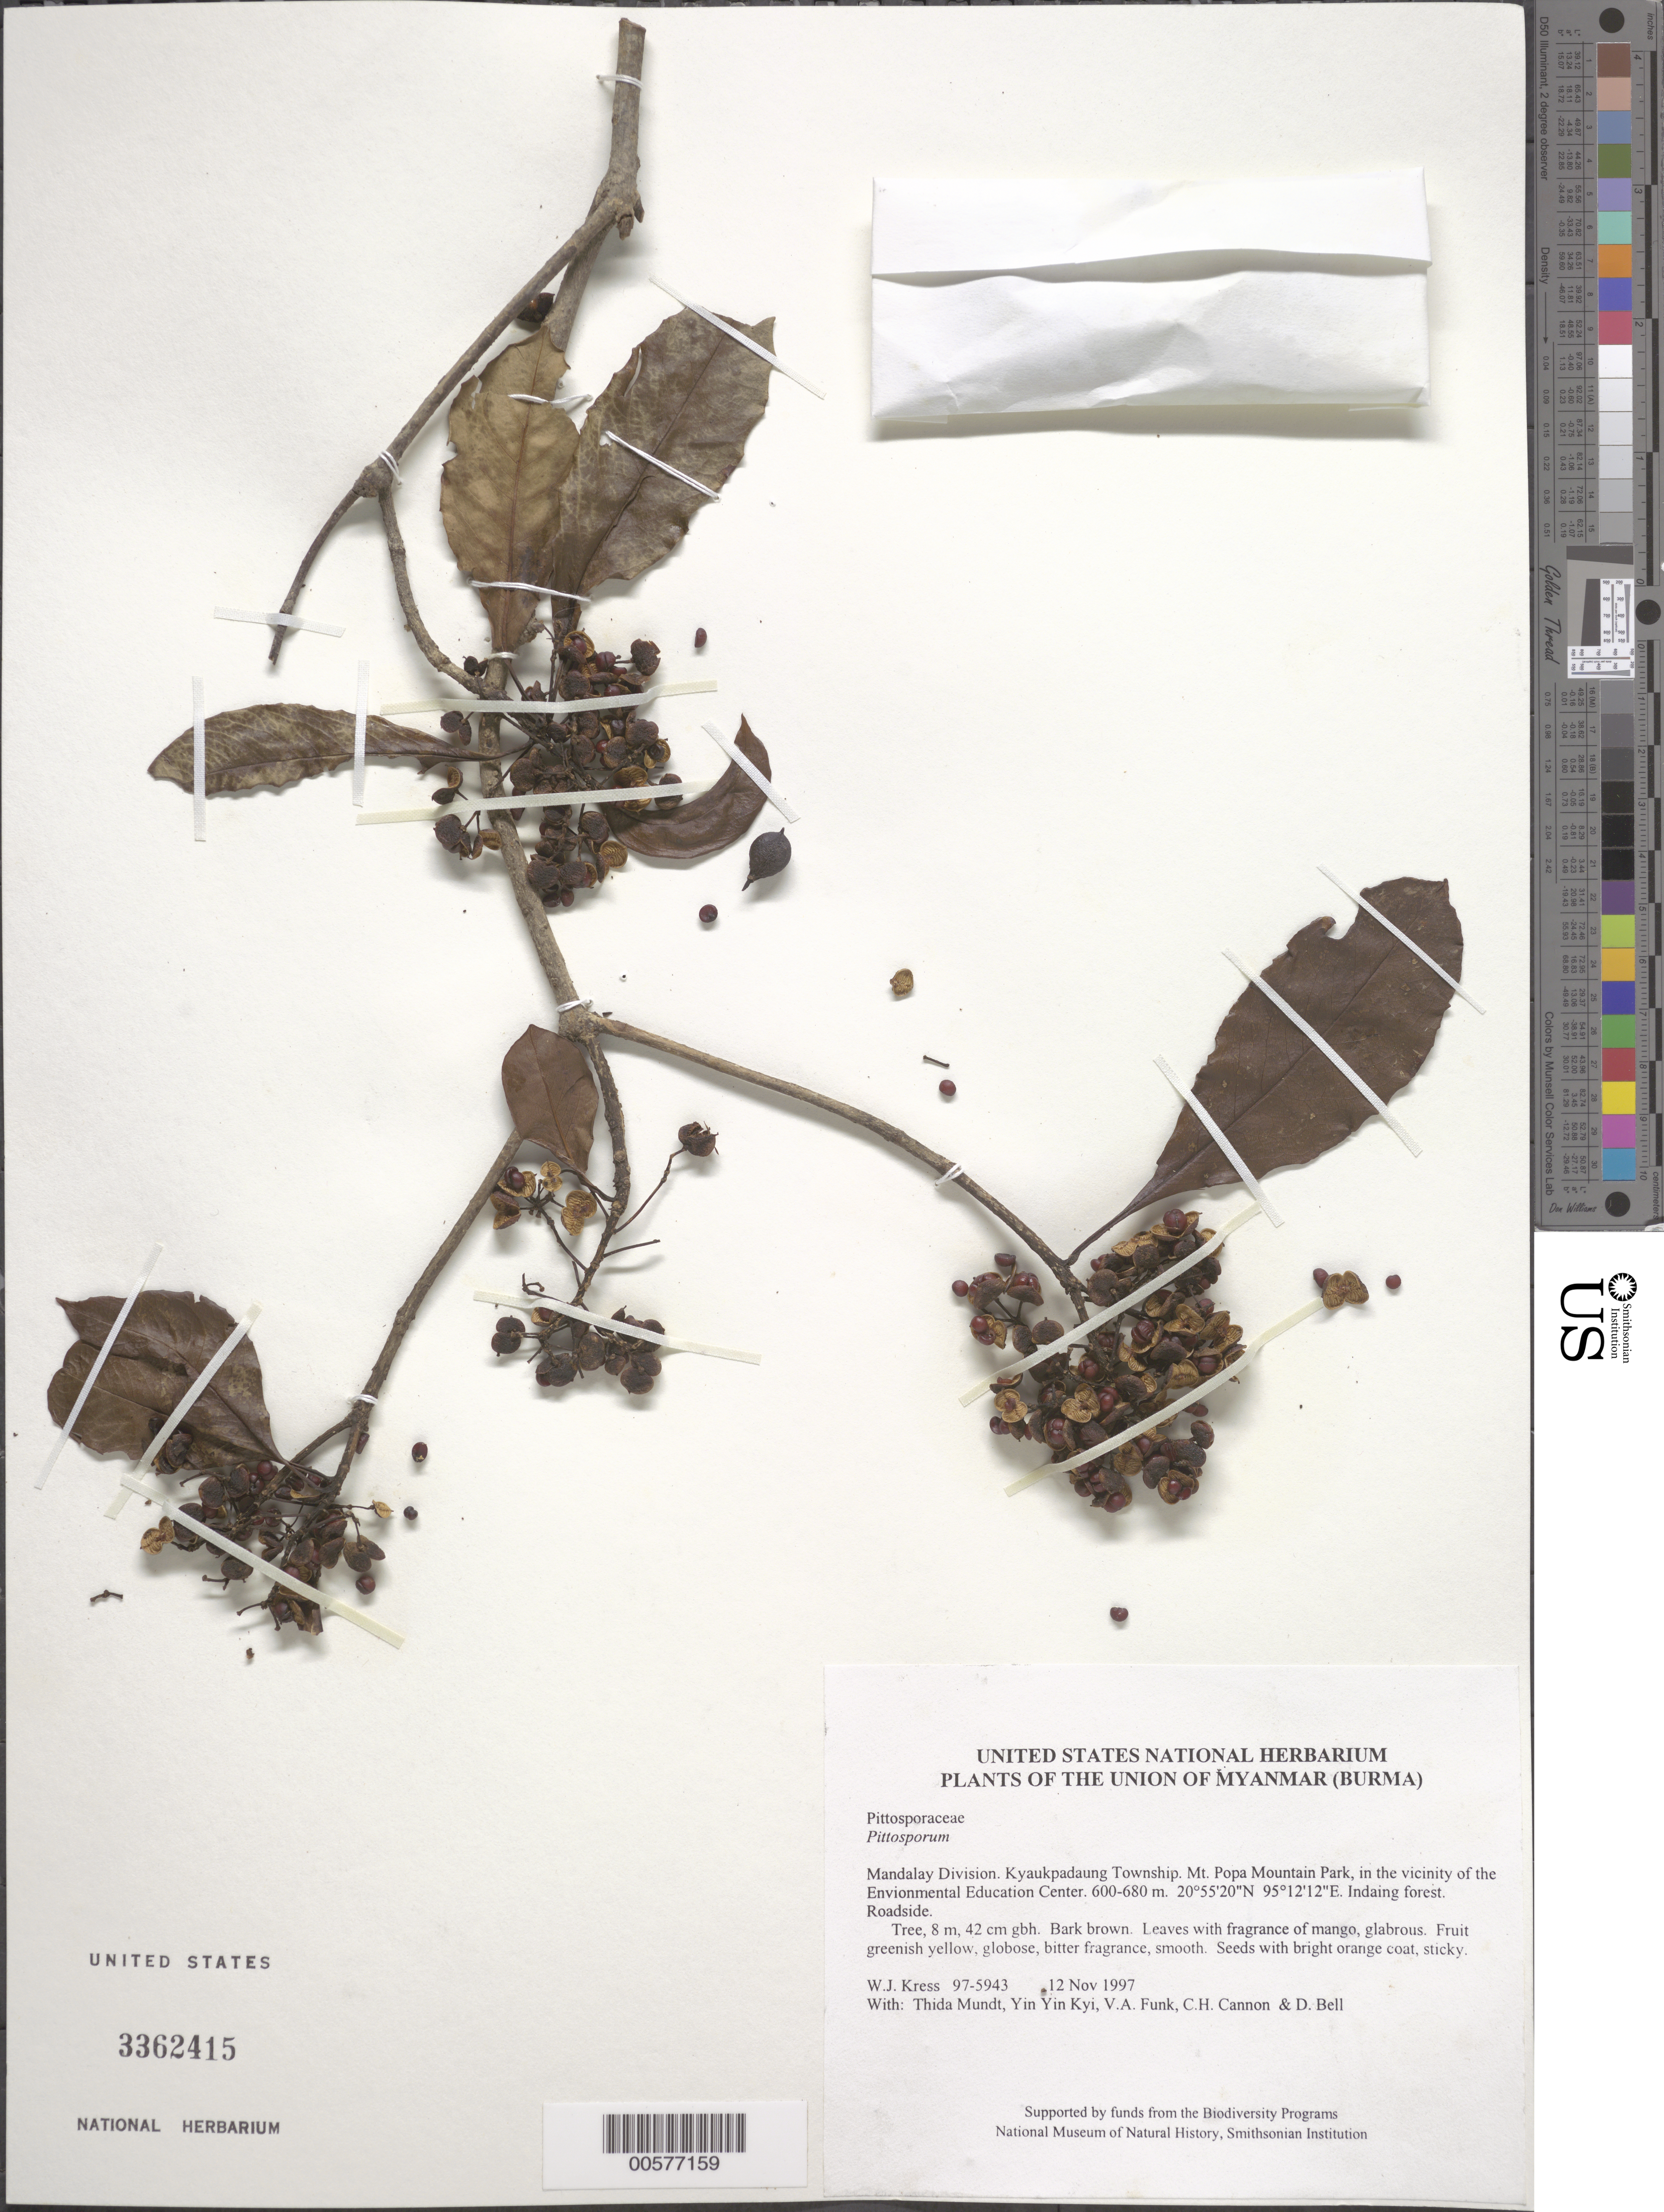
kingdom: Plantae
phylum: Tracheophyta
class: Magnoliopsida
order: Apiales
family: Pittosporaceae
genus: Pittosporum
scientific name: Pittosporum sp.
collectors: W. J. Kress, T. Mundt, Yin Yin Kyi, V. Funk, C. H. Cannon & D. A. Bell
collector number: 97-5943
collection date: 1997-11-12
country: Myanmar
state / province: Mandalay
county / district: Kyaukpadaung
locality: Mt. Popa Mountain Park, in the vicinity of the Envionmental Education Center.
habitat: Indaing forest. Roadside.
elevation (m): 600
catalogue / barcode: US 3362415